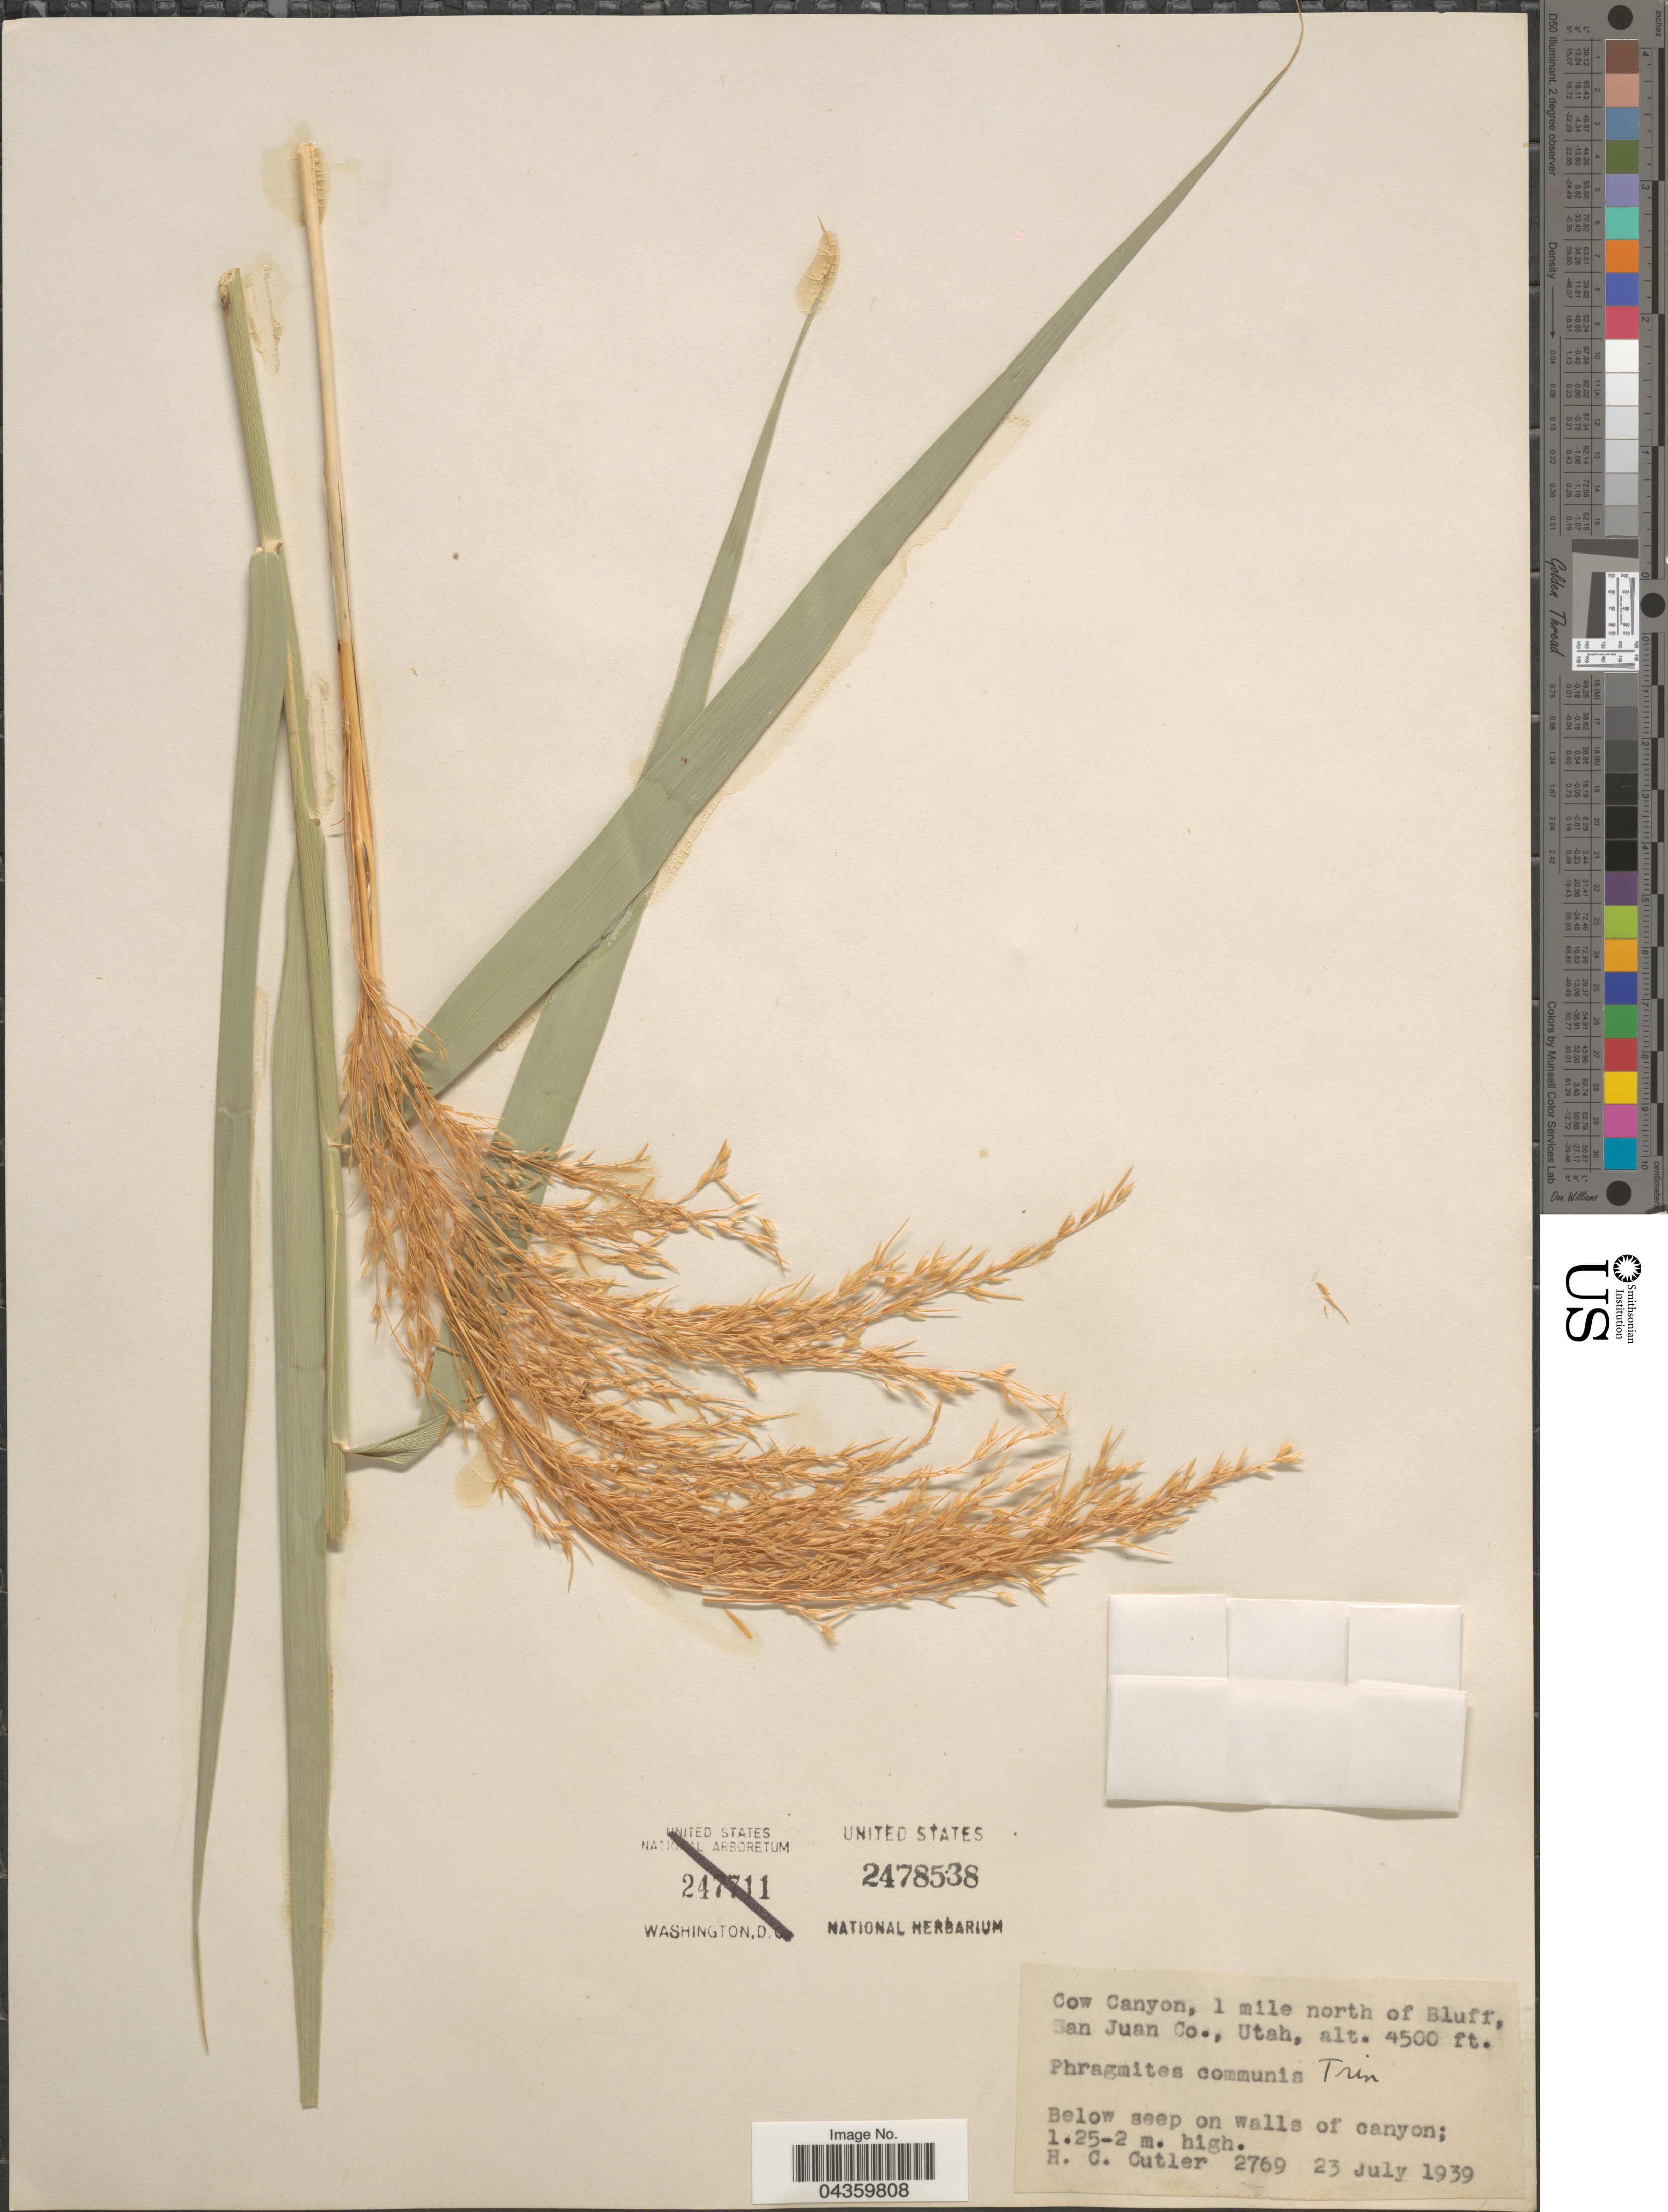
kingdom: Plantae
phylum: Tracheophyta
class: Liliopsida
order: Poales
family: Poaceae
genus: Phragmites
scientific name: Phragmites australis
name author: (Cav.) Trin. ex Steud.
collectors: H. C. Cutler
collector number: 2769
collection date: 1939-07-23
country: United States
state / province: Utah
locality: Cow Canyon, 1 mile north of Bluff, San Juan Co. Below seep on walls of canyon.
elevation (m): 1372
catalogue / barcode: US 2478538